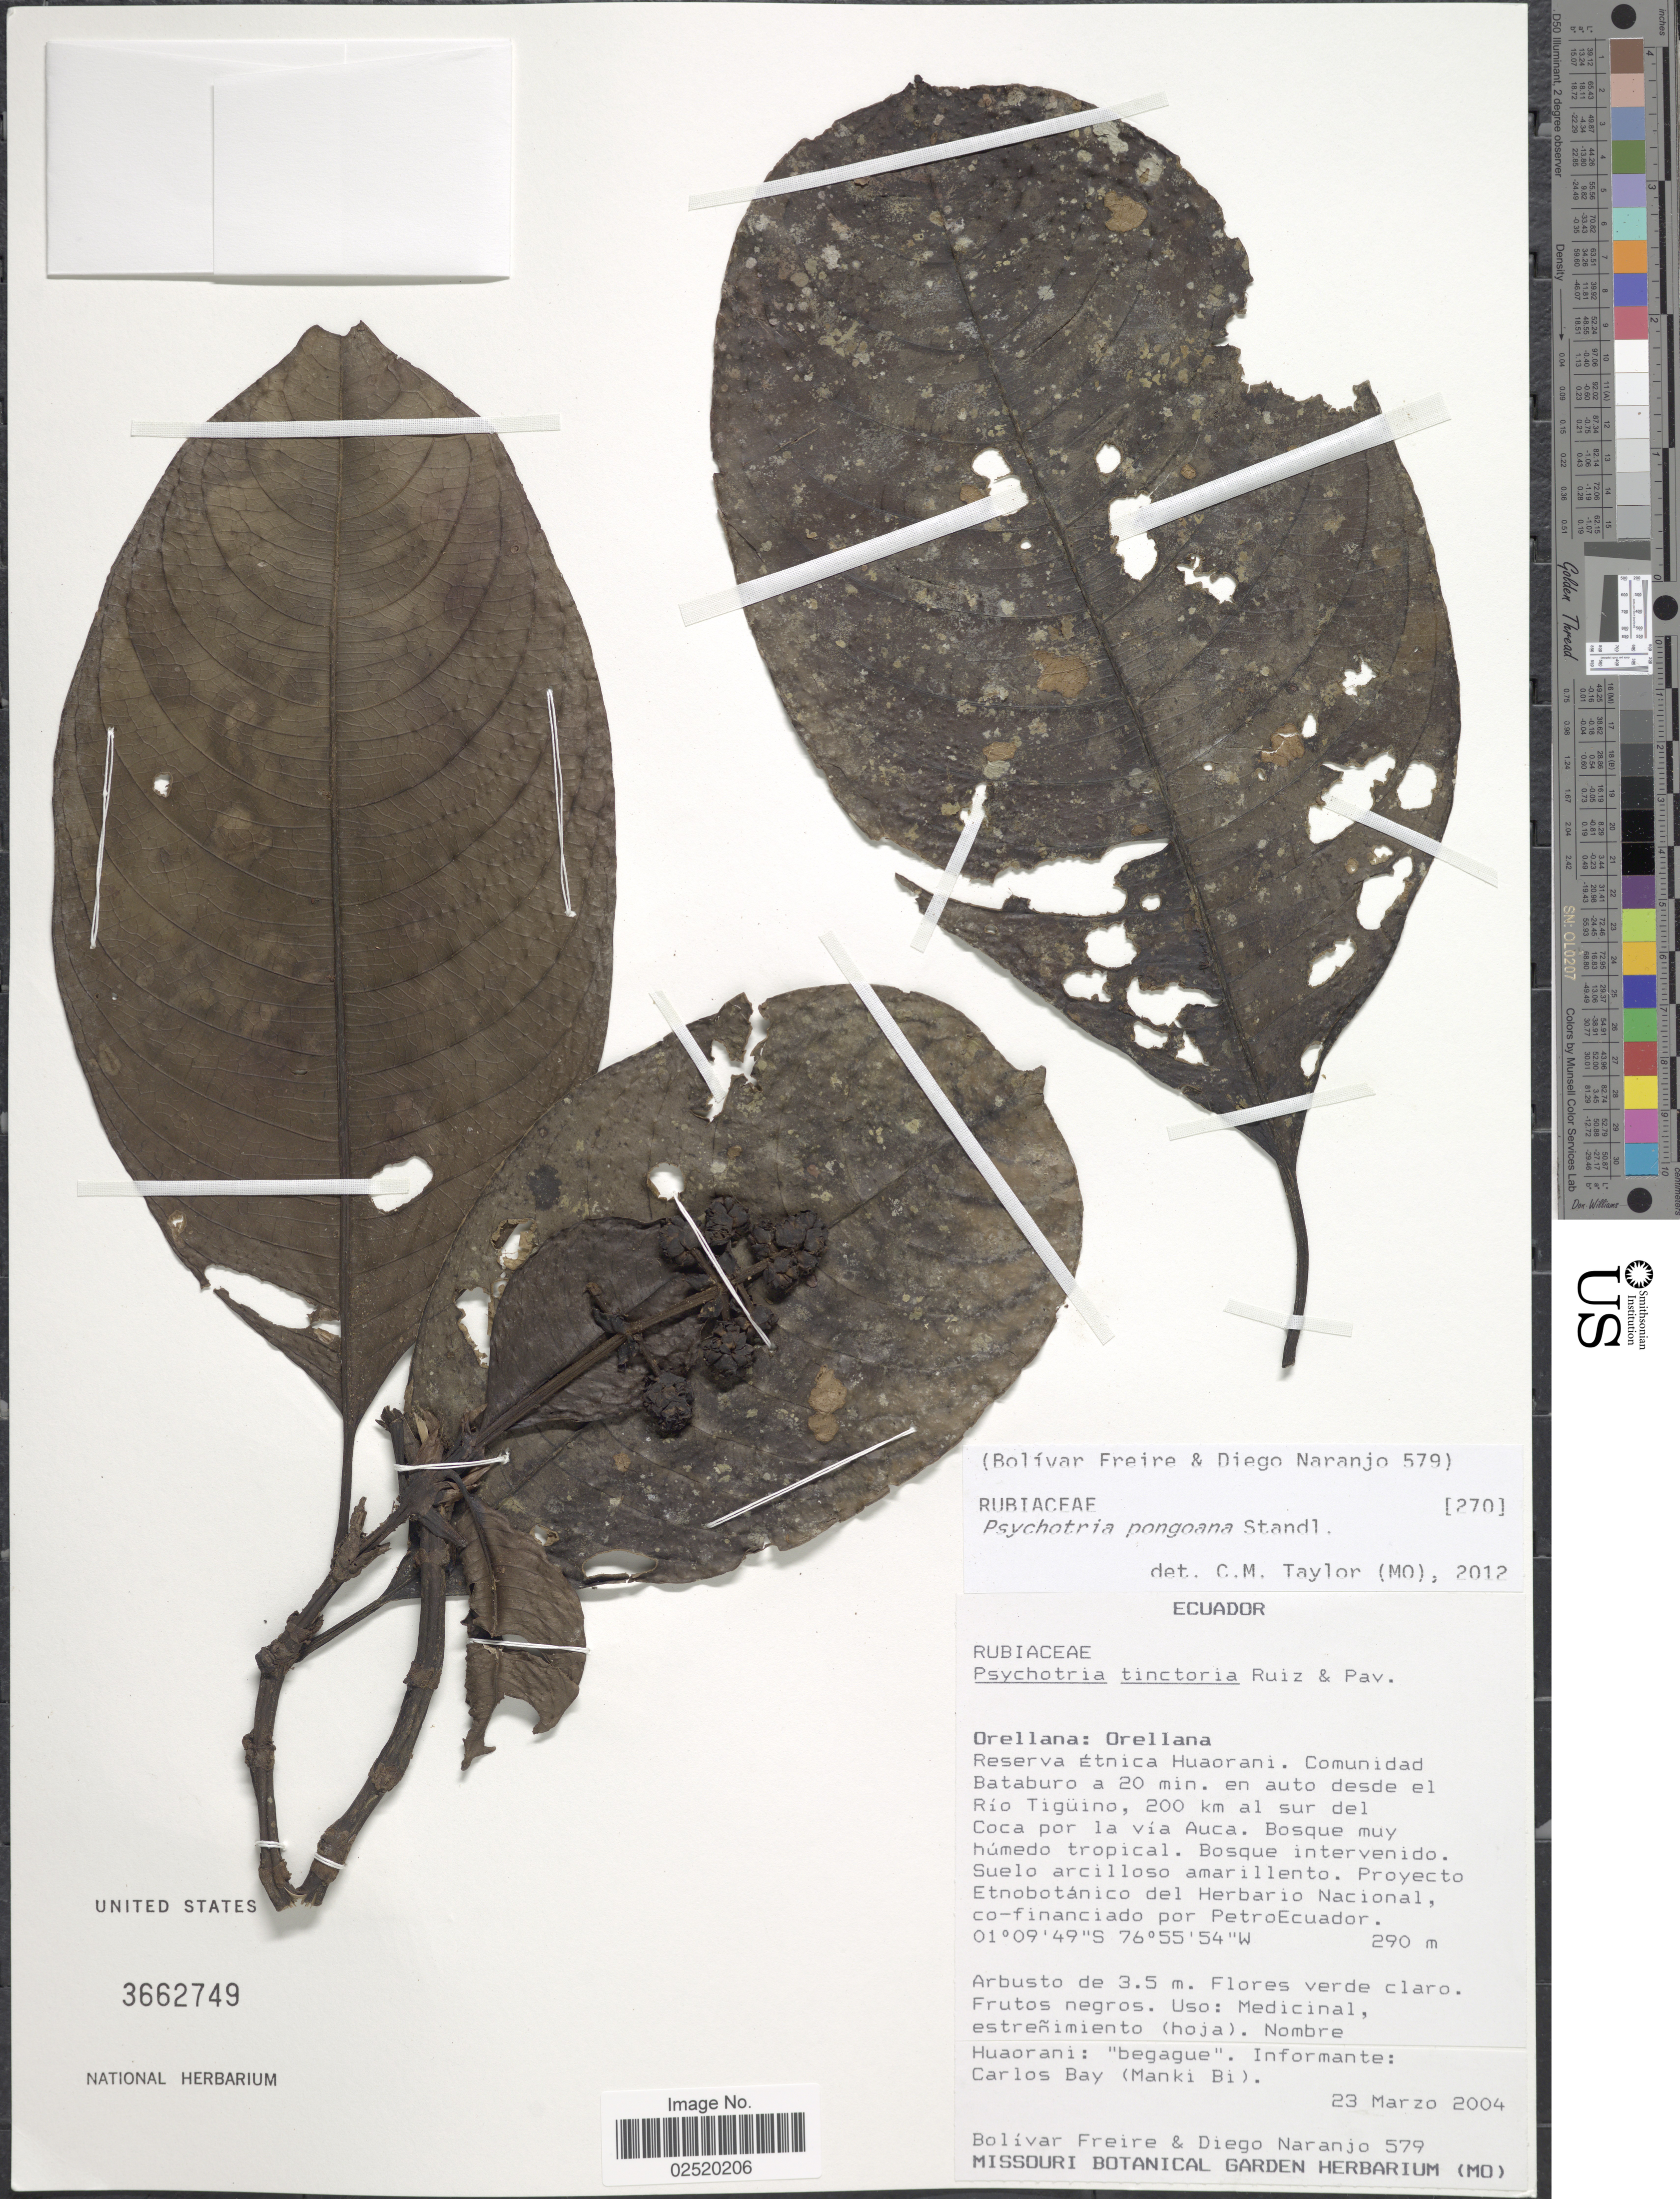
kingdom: Plantae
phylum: Tracheophyta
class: Magnoliopsida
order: Gentianales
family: Rubiaceae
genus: Psychotria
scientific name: Psychotria pongoana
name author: Standl.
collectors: B. Freire & D. Naranjo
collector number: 579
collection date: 2004-03-23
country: Ecuador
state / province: Orellana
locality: Orellana: Orellana, Reserva etnica Huaorani, Comunidad Bataburo, 20 mi, en auto desde el Rio Tiguino, 200 km al sur del Coca por la via Auca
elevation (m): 290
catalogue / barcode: US 3662749